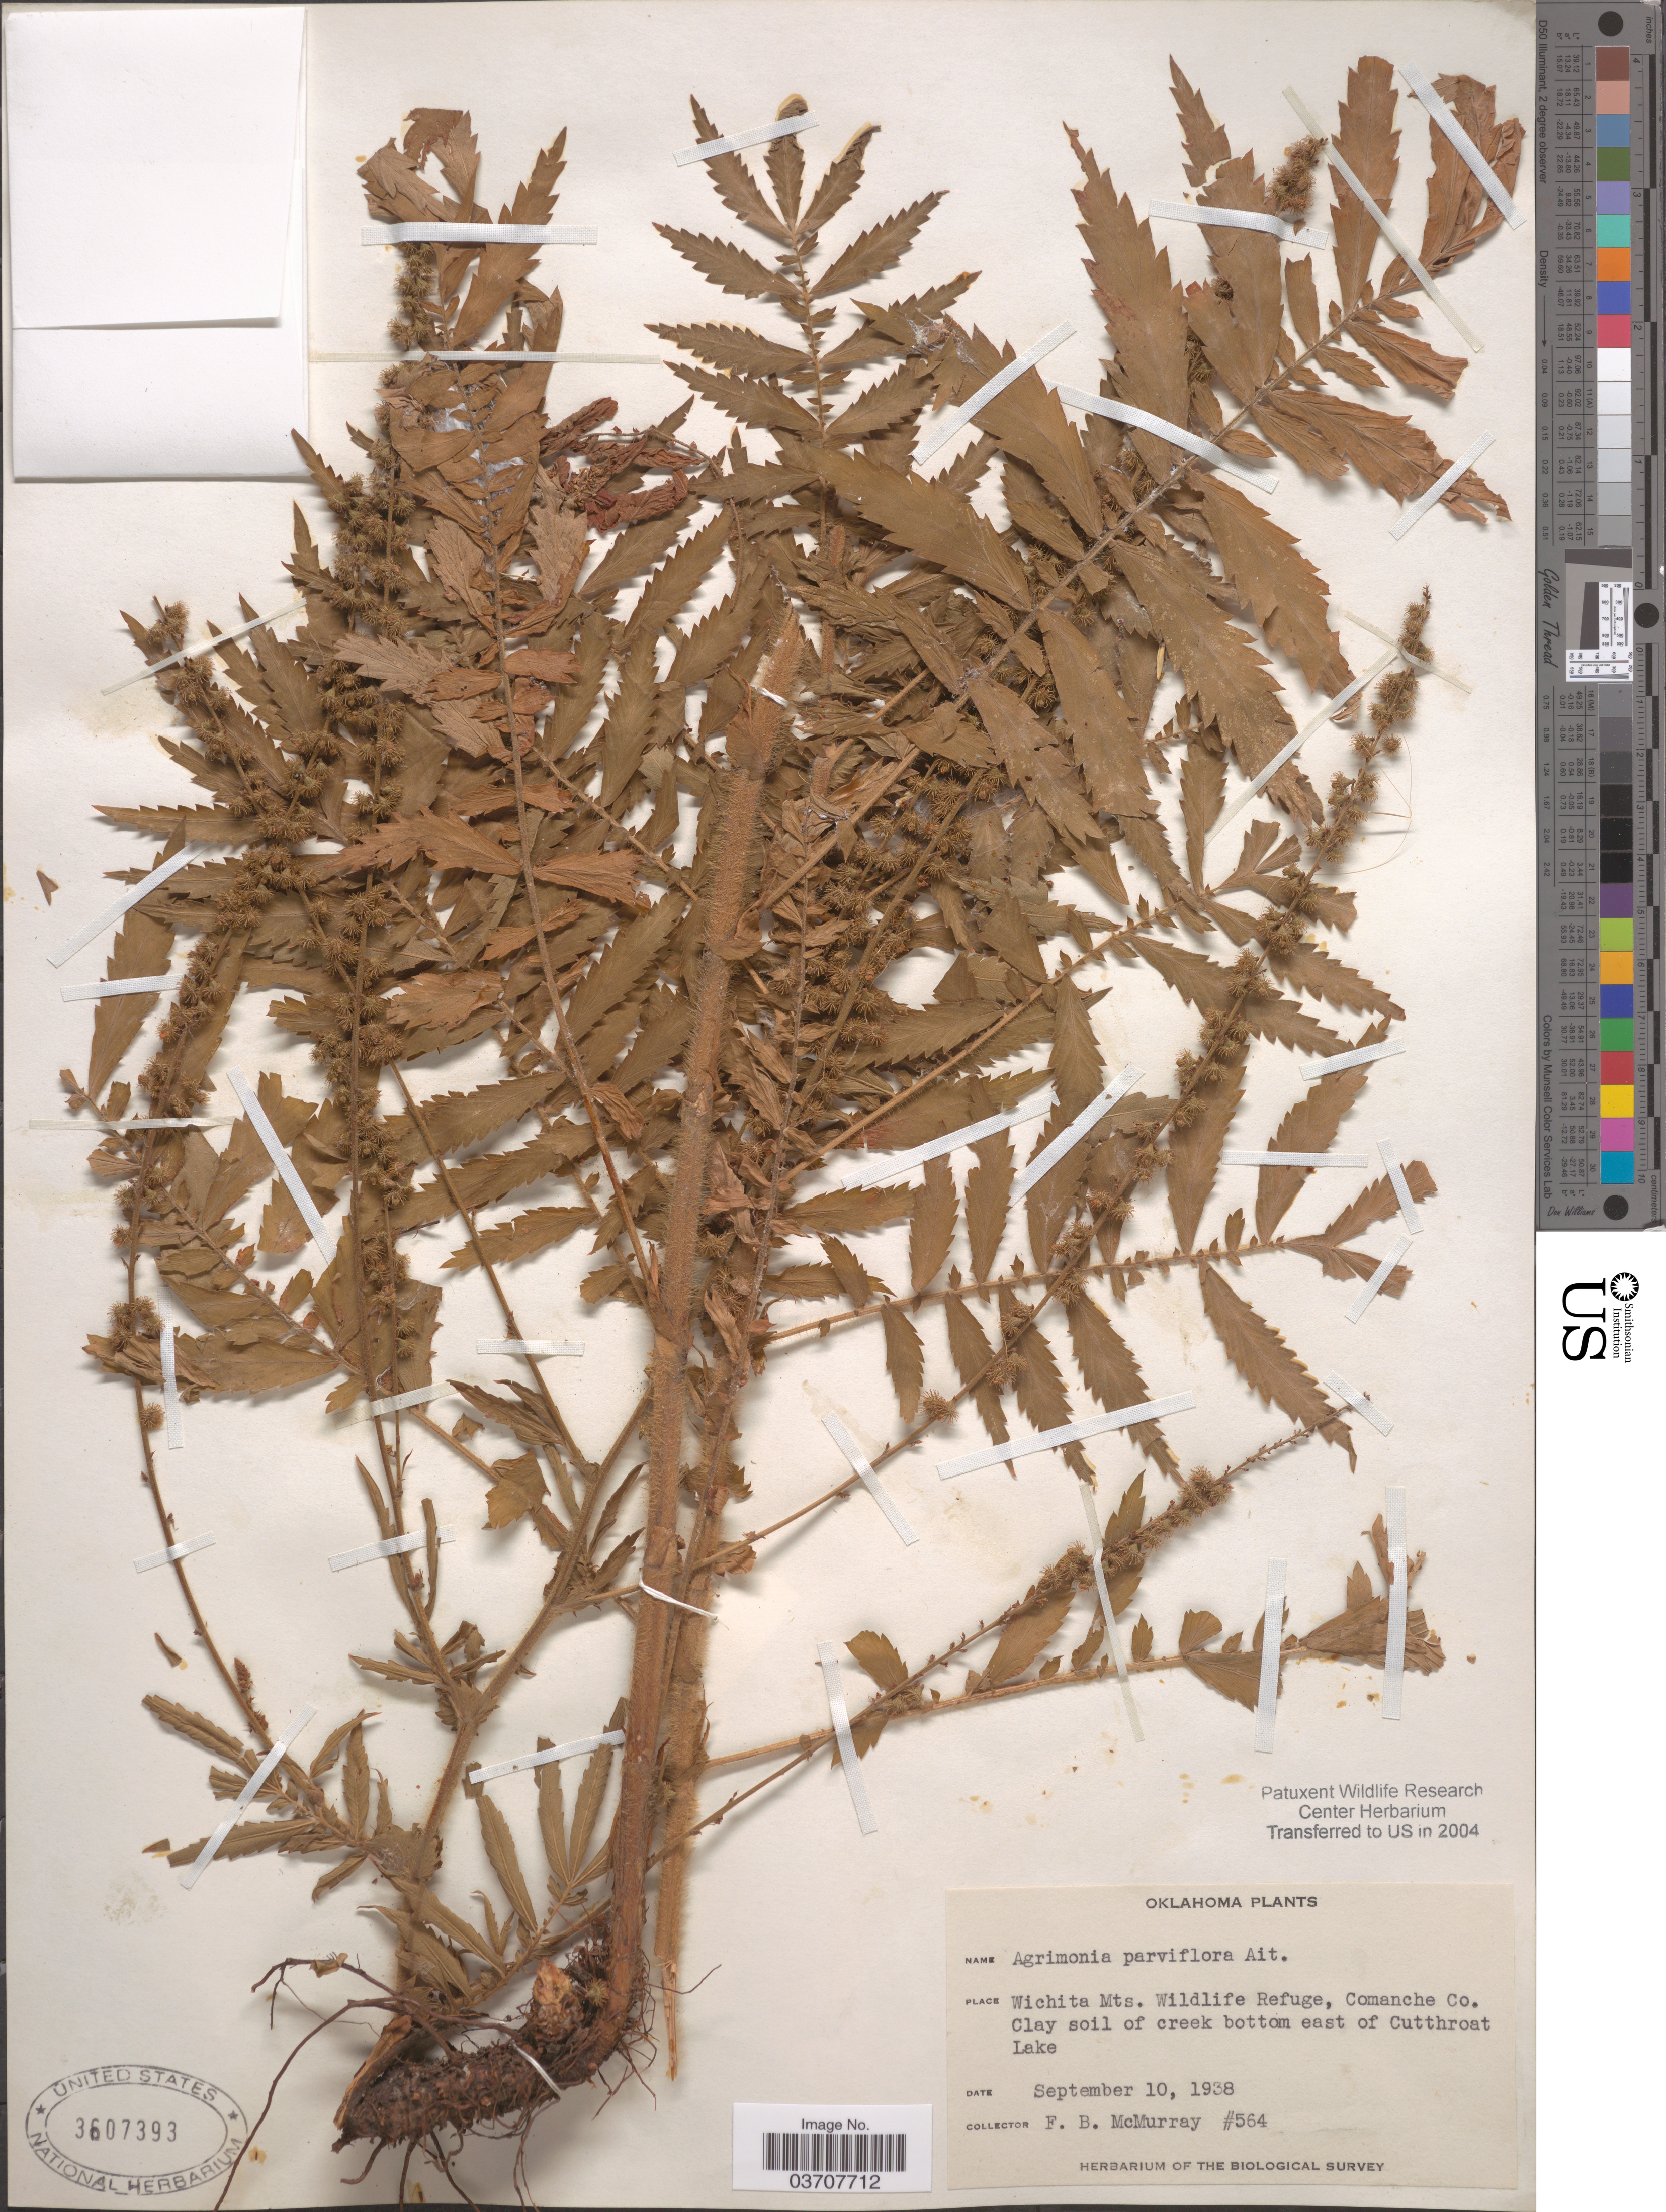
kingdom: Plantae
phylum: Tracheophyta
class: Magnoliopsida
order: Rosales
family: Rosaceae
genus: Agrimonia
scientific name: Agrimonia parviflora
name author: Aiton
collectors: F. McMurray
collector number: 564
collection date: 1938-09-10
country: United States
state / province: Oklahoma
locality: Wichita Mts. Wildlife Refuge, Comanche Co. Clay soil of creek bottom east of Cutthroat Lake.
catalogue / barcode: US 3607393